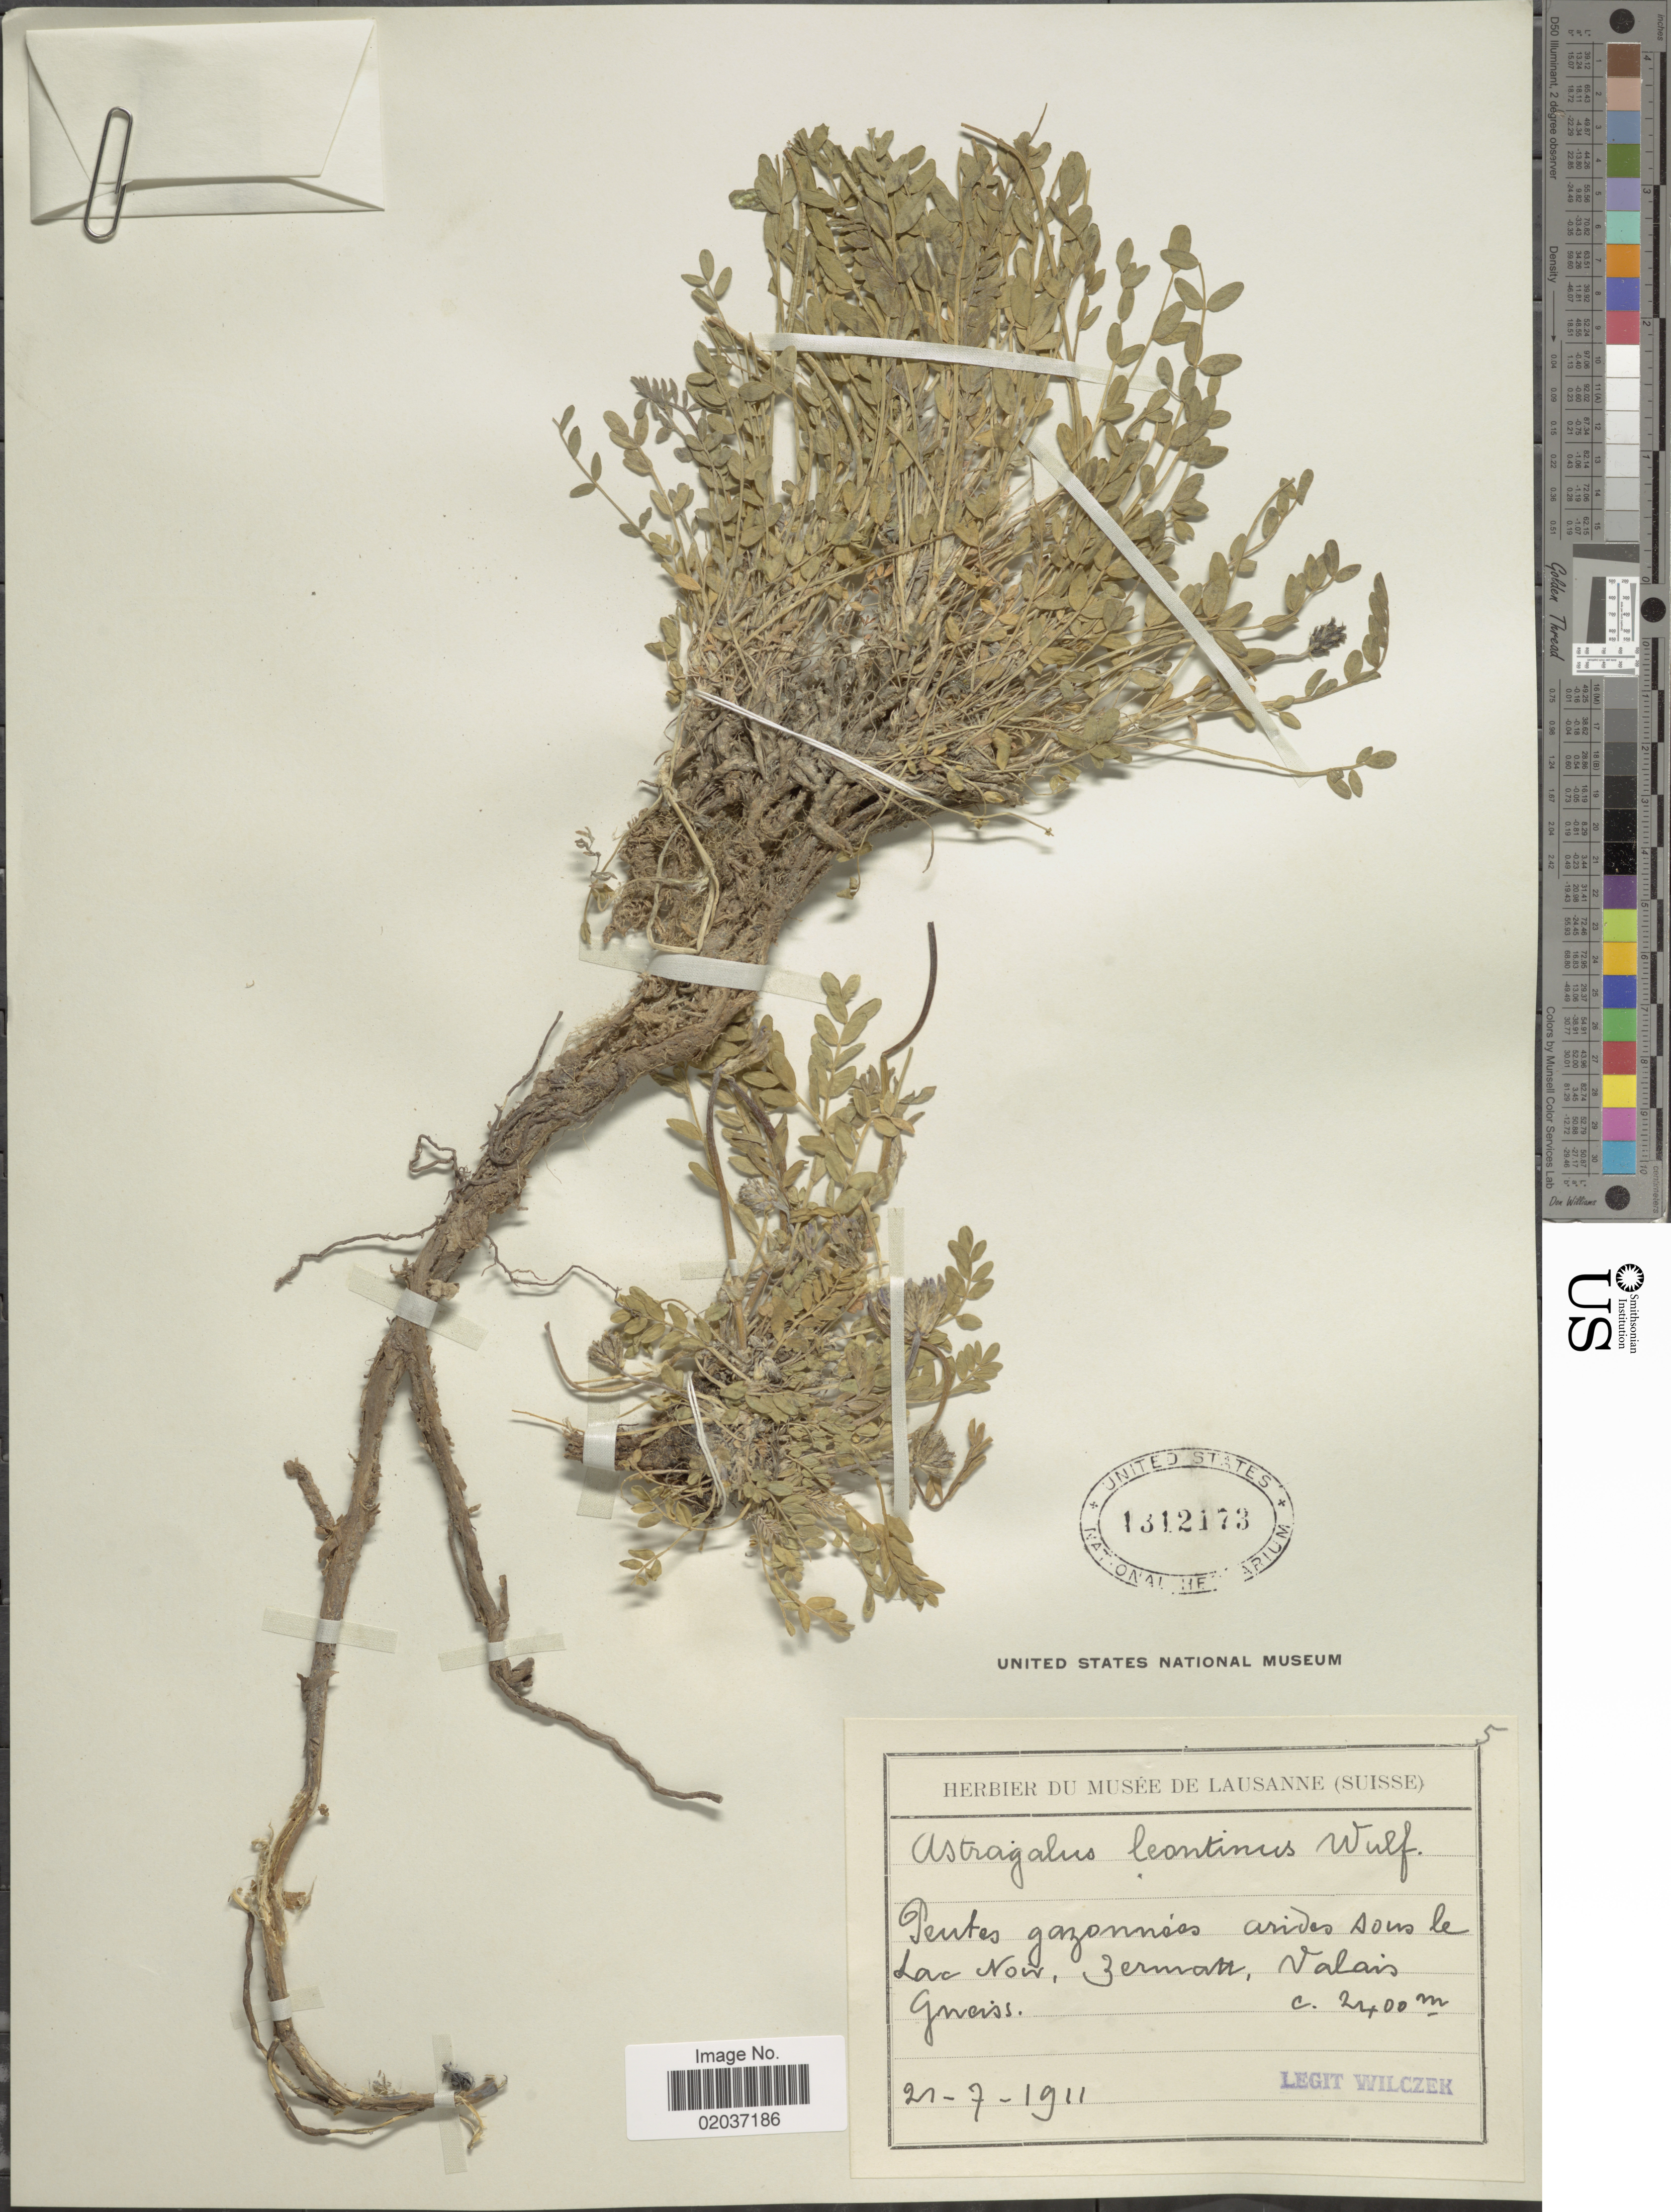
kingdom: Plantae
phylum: Tracheophyta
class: Magnoliopsida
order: Fabales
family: Fabaceae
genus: Astragalus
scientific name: Astragalus leontinus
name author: Wulfen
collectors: Wilczek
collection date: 1911-07-21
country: Switzerland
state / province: Valais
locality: Lac Now, Zermatt, Valais, Gneiss.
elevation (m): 2400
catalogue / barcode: US 1312173